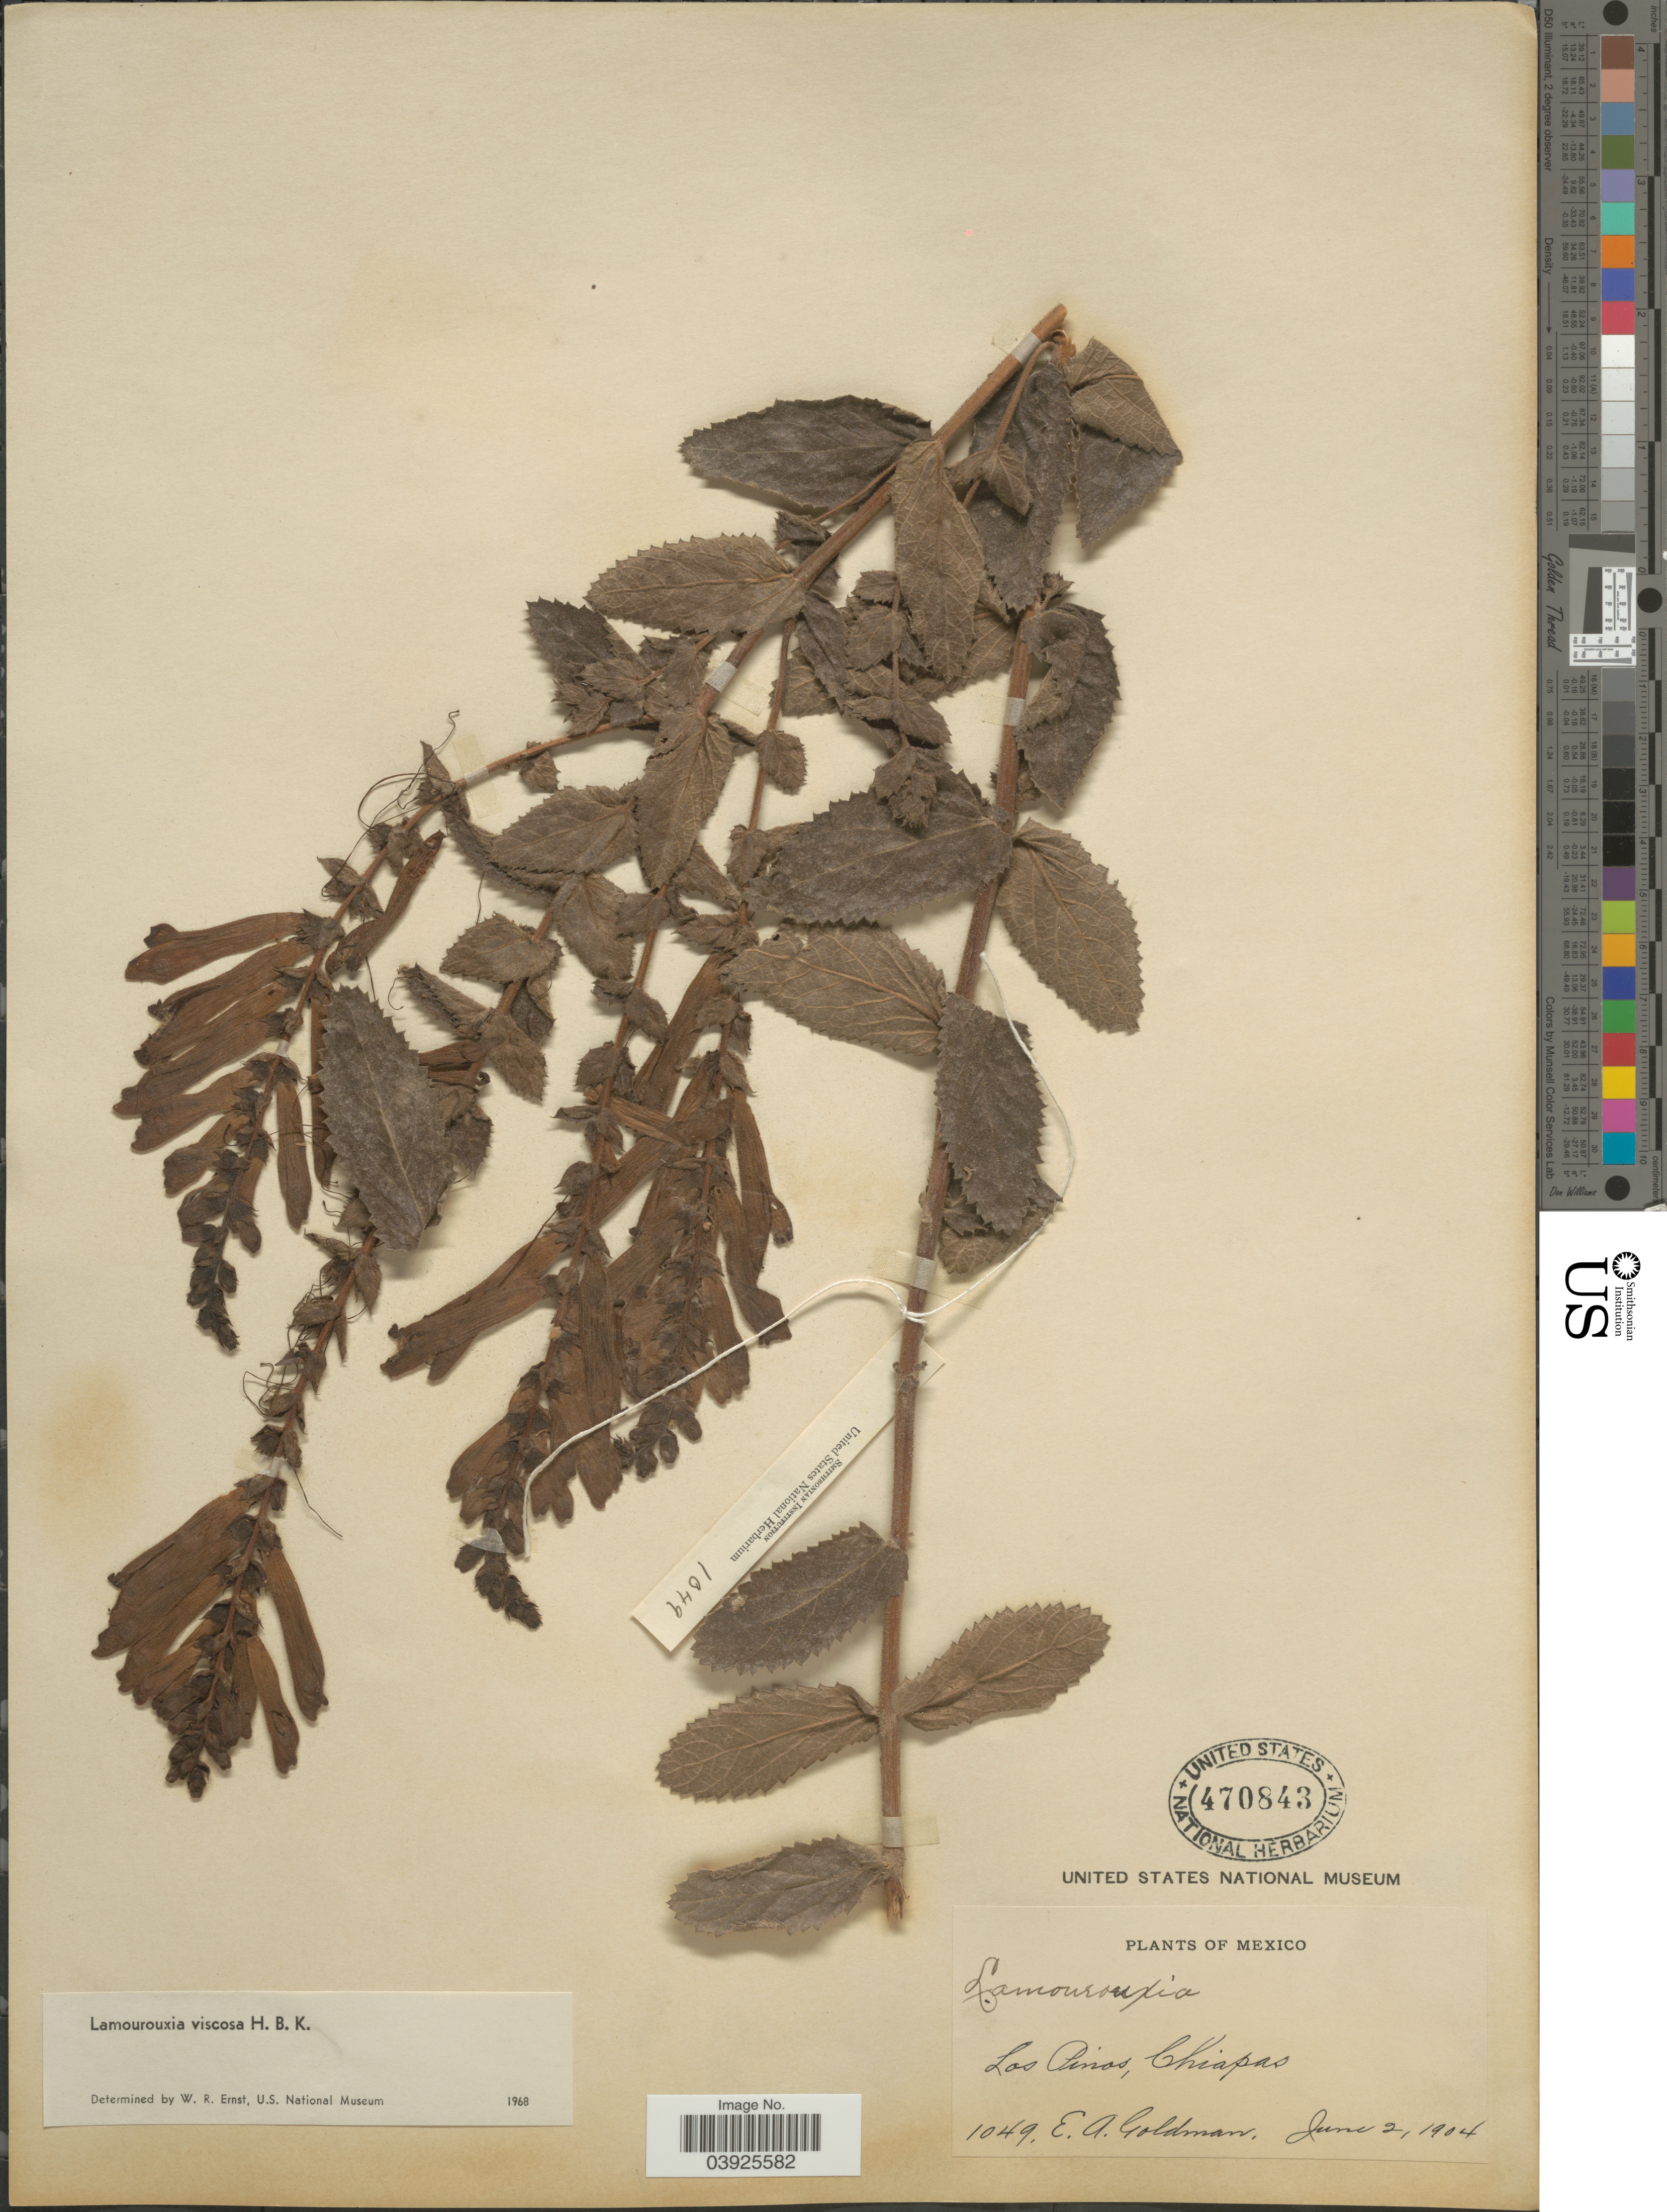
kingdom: Plantae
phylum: Tracheophyta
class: Magnoliopsida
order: Lamiales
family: Orobanchaceae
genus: Lamourouxia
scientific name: Lamourouxia viscosa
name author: Kunth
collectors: E. A. Goldman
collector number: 1049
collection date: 1904-06-02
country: Mexico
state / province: Chiapas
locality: Los Pinos.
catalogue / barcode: US 470843